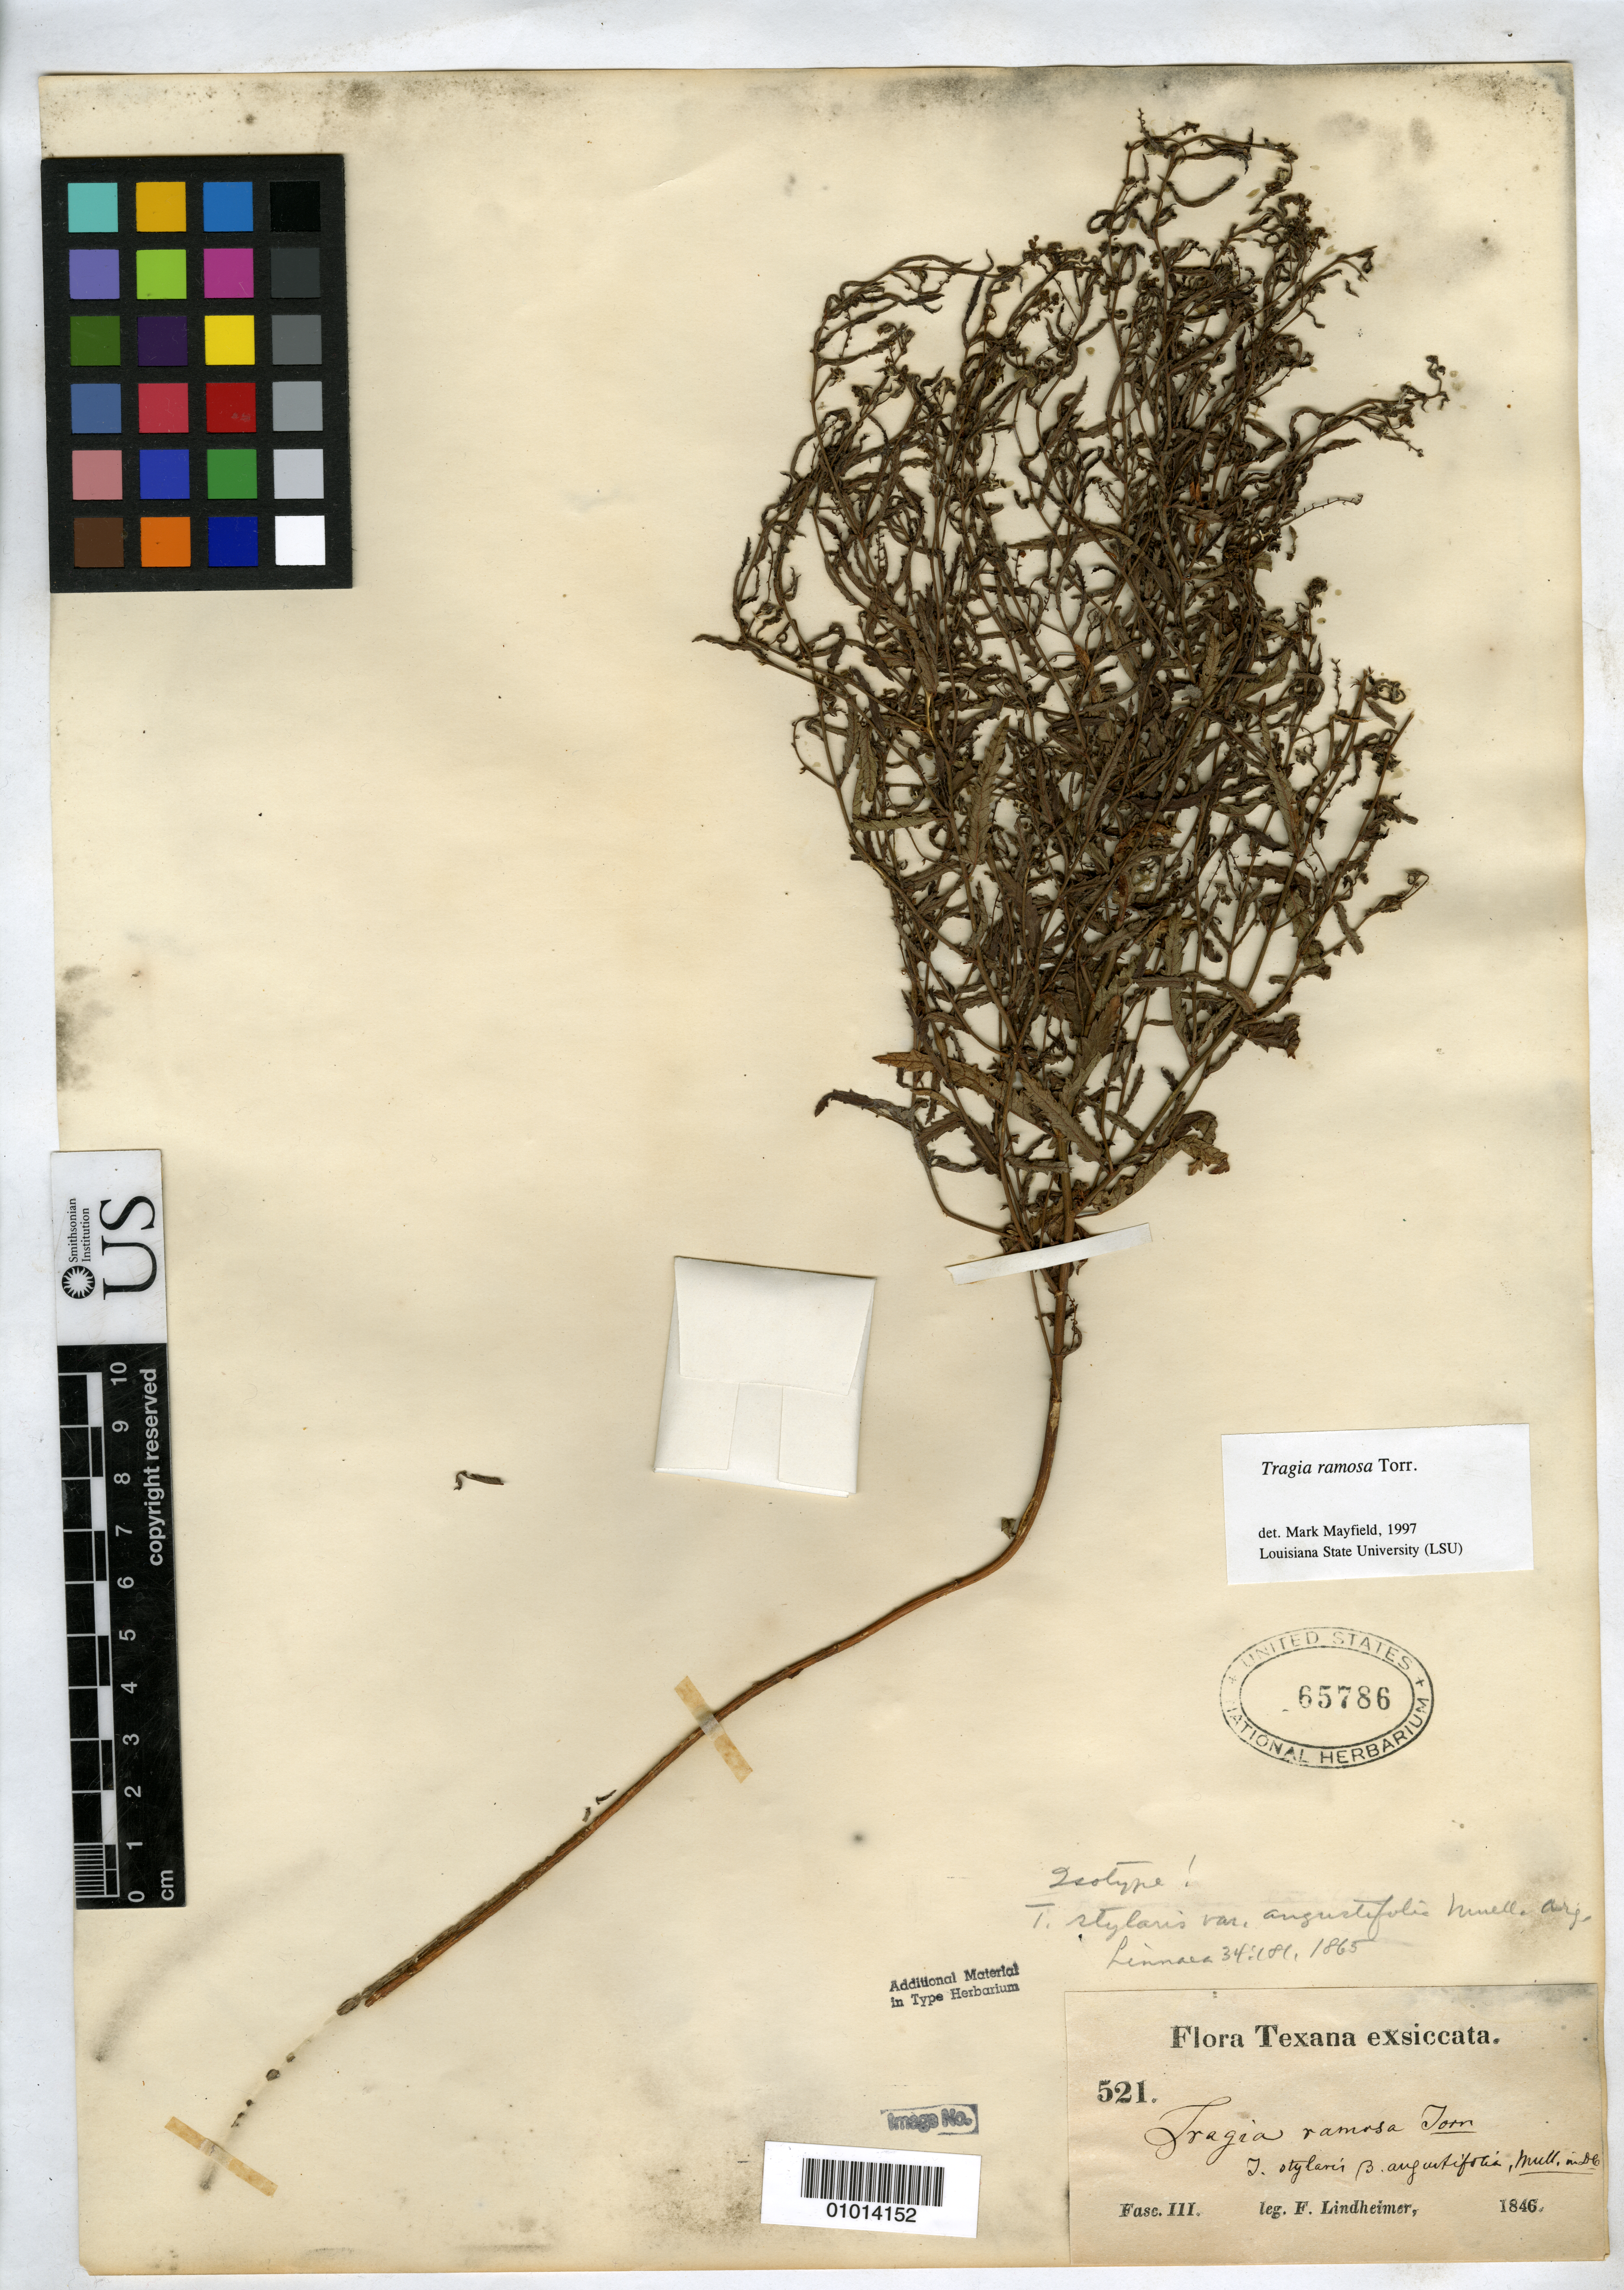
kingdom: Plantae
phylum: Tracheophyta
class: Magnoliopsida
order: Malpighiales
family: Euphorbiaceae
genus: Tragia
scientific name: Tragia scutellariifolia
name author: Scheele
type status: Isotype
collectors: F. J. Lindheimer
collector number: III 521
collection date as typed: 1846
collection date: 1846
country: United States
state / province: Texas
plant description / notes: T. scutellariifolia Scheele & T. stylaris [var.] angustifolia Müll. Arg. both based on the same type according to Miller & Webster, Rhodora 69: 283 (1967).; Also a type of Tragia stylaris [var.] angustifolia Müll. Arg.; T. scutellariifolia Scheele & T. stylaris [var.] angustifolia Müll. Arg. both based on the same type according to Miller & Webster, Rhodora 69: 283 (1967).; Also a type of Tragia scutellariifolia Scheele.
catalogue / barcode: US 65786